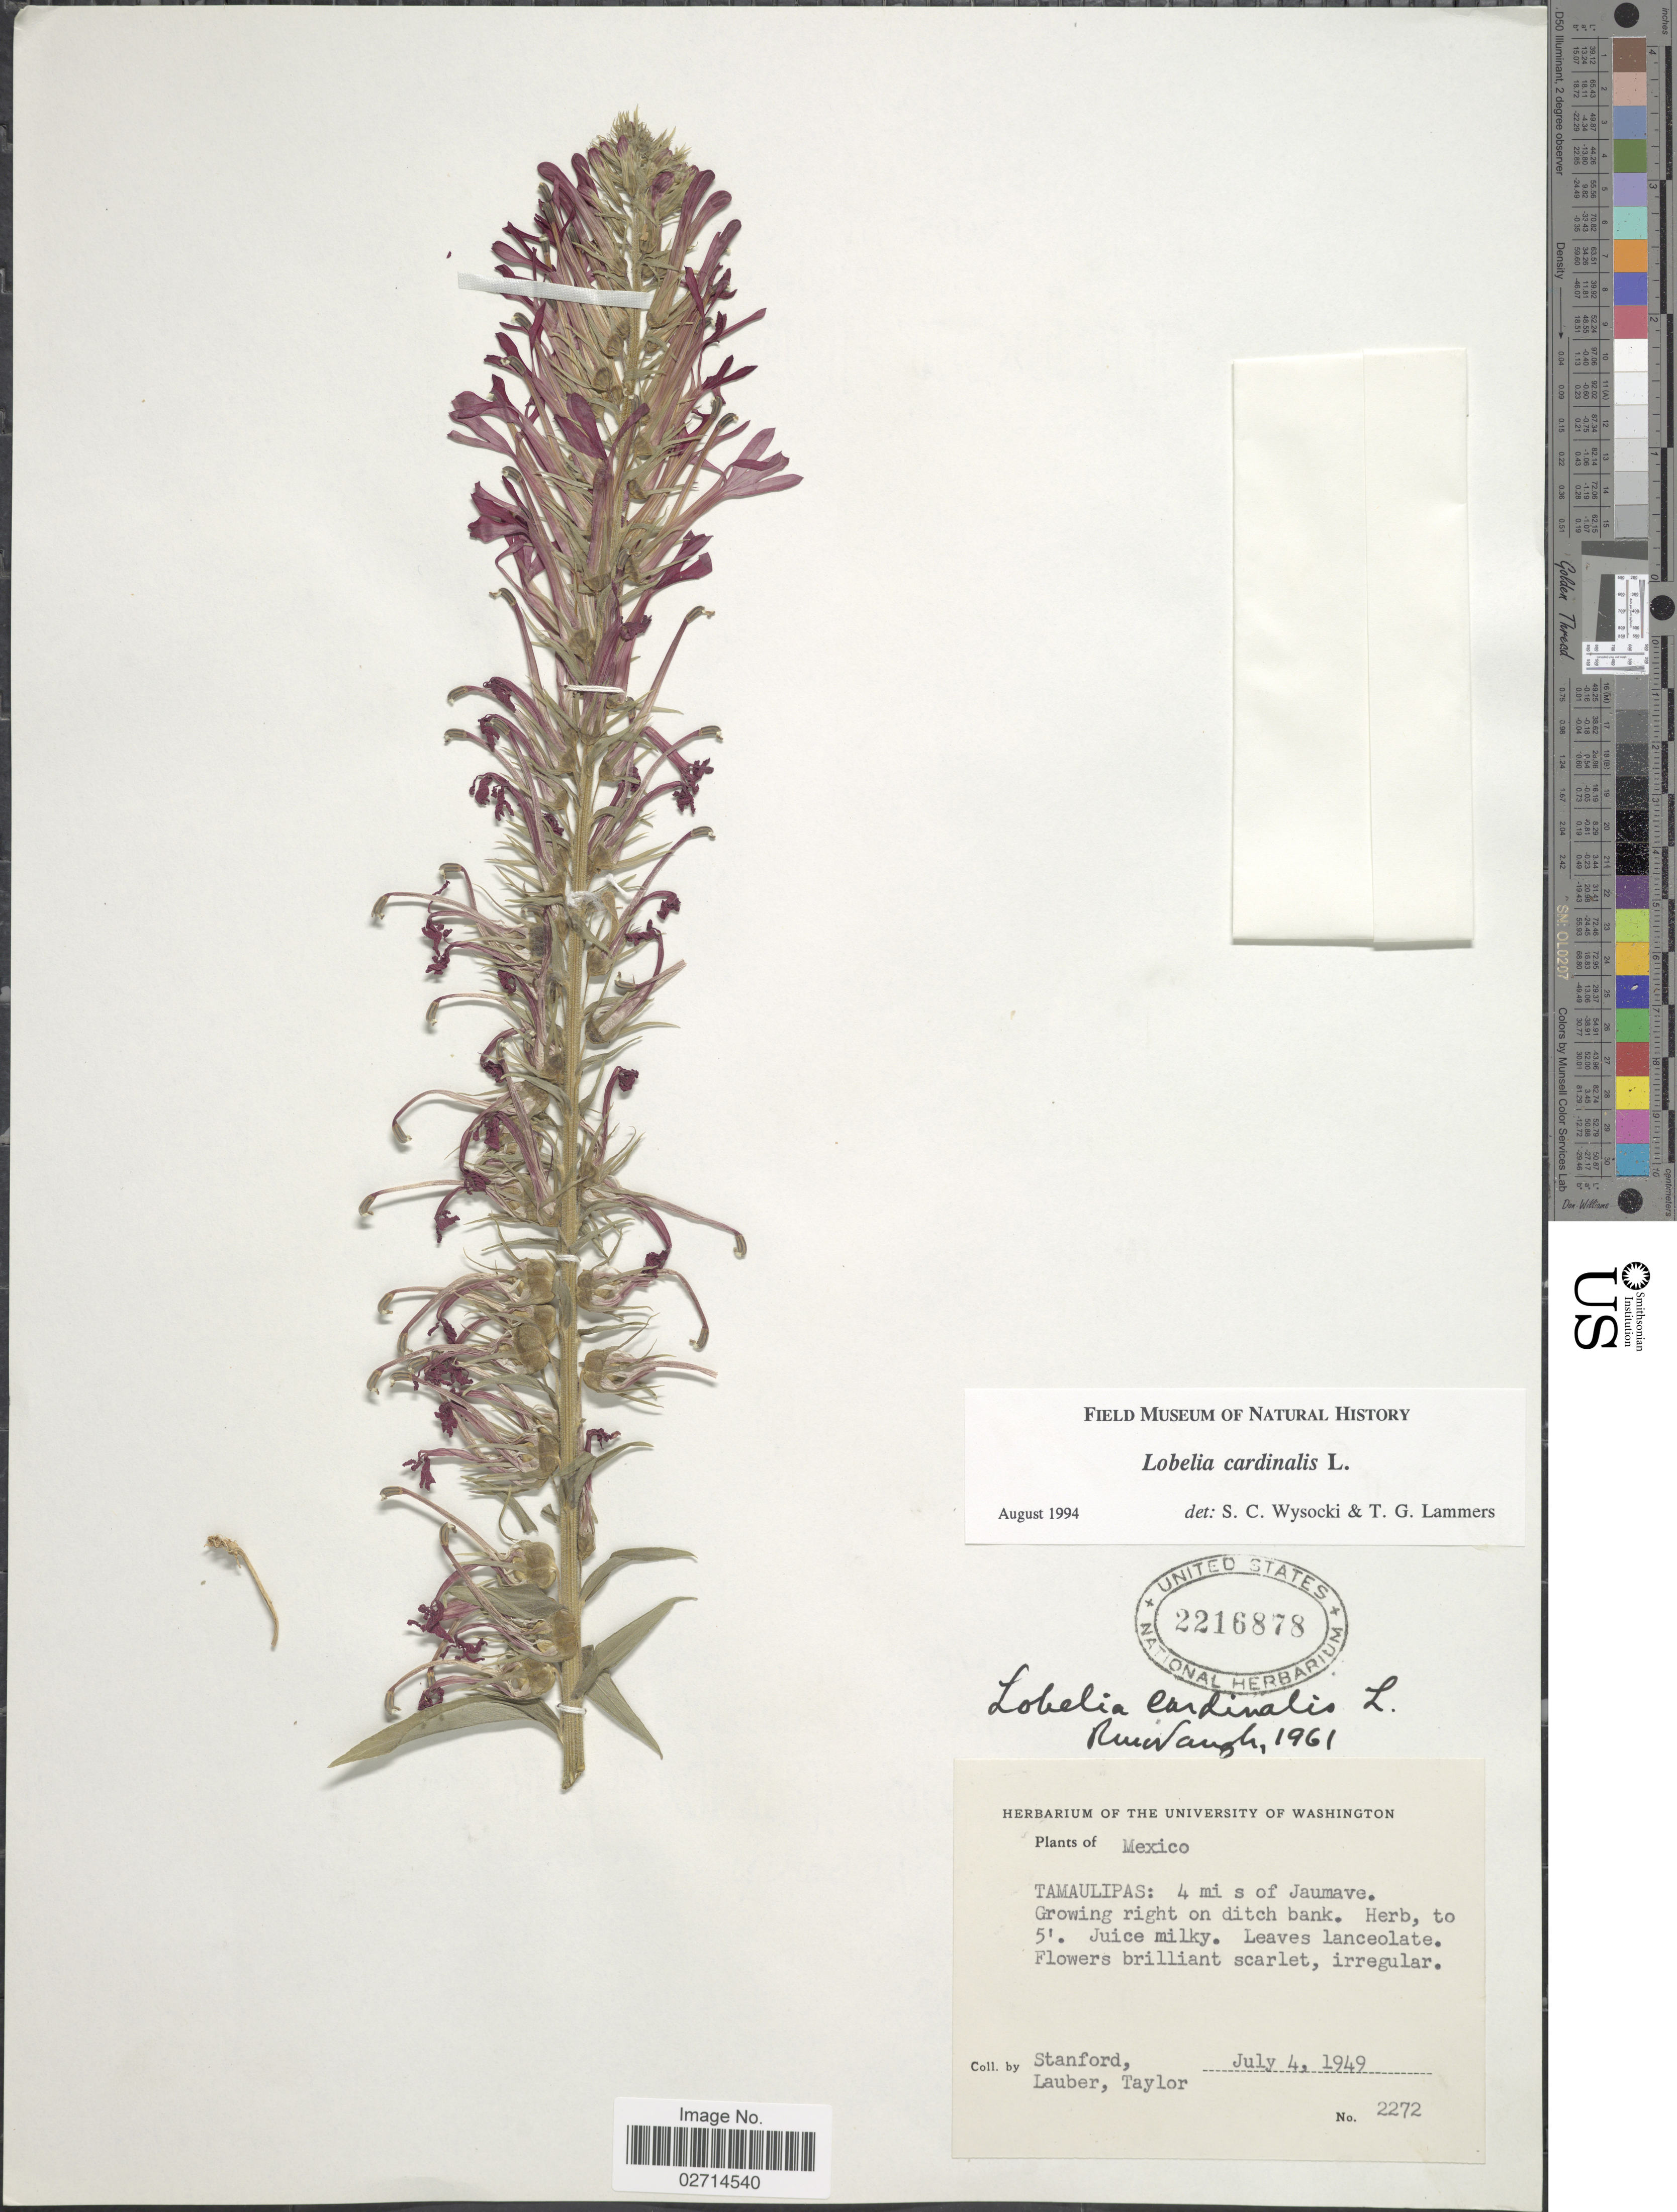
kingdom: Plantae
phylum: Tracheophyta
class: Magnoliopsida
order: Asterales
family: Campanulaceae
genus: Lobelia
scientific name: Lobelia cardinalis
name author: L.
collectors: -. Stanford, -. Lauber & -. Taylor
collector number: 2272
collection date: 1949-07-04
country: Mexico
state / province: Tamaulipas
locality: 4 mi s of Jaumave.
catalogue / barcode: US 2216878